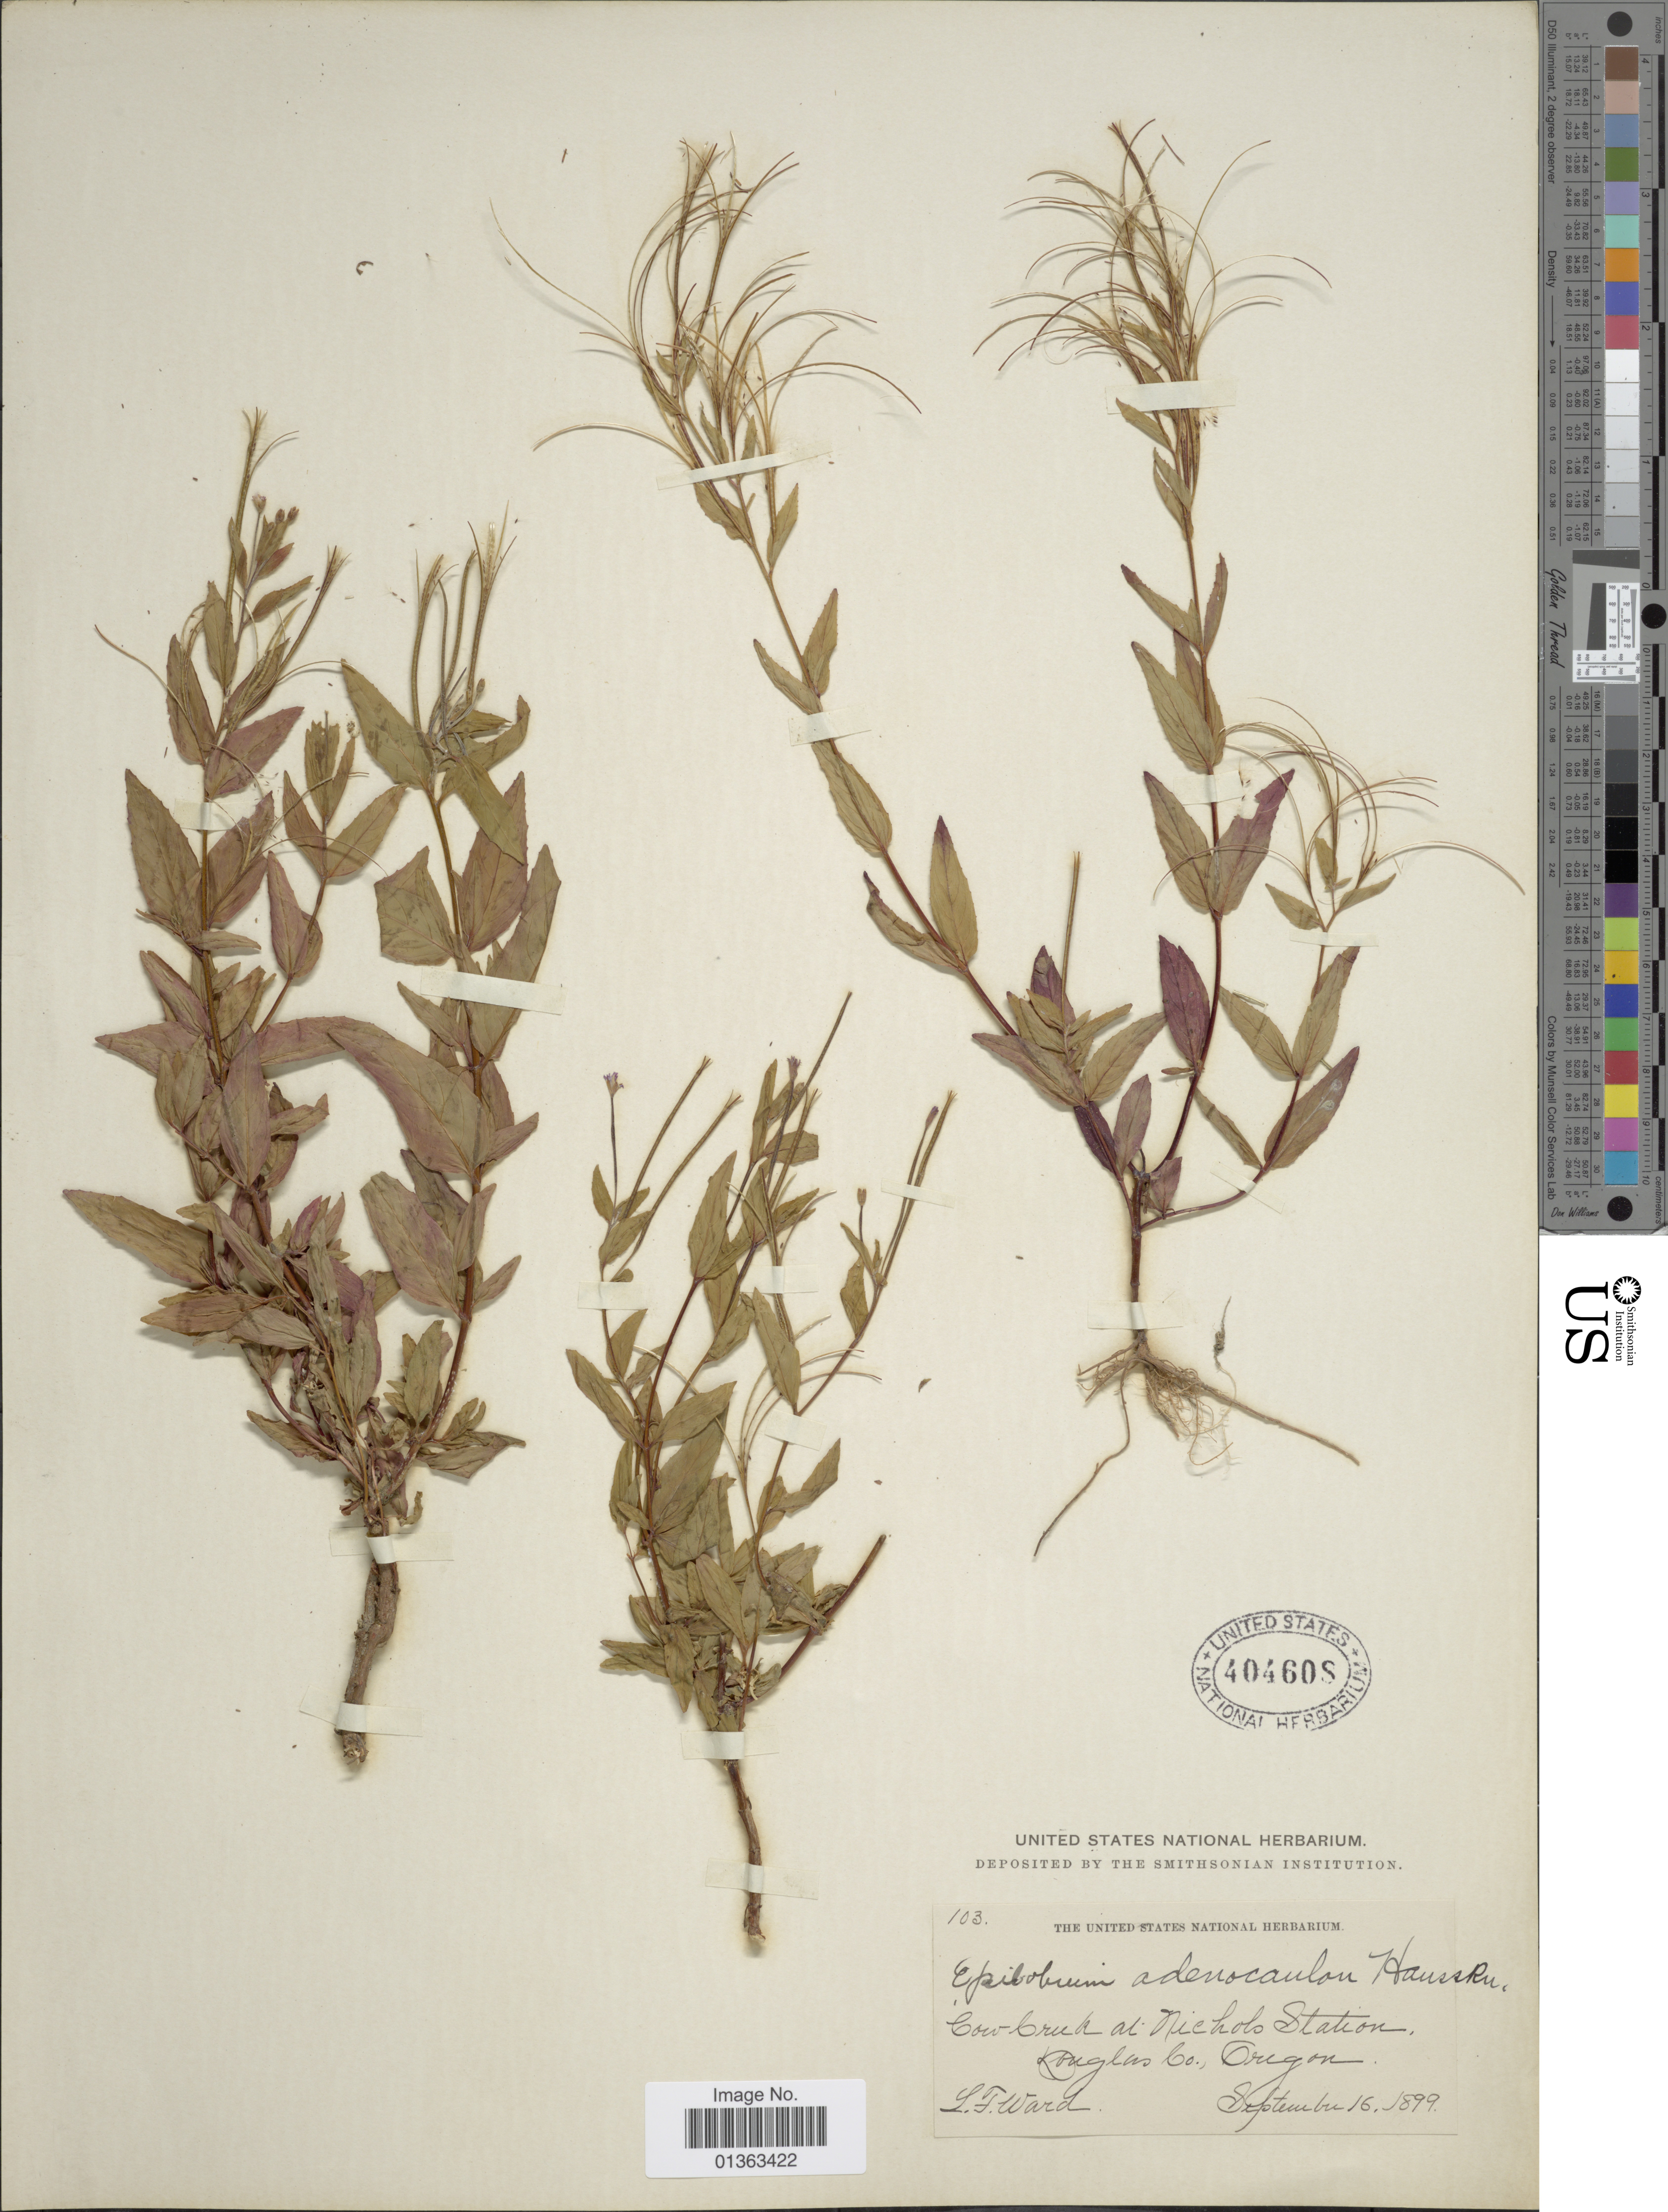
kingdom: Plantae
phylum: Tracheophyta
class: Magnoliopsida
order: Myrtales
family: Onagraceae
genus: Epilobium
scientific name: Epilobium ciliatum subsp. ciliatum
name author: Raf.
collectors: L. Ward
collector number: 103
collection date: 1899-09-16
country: United States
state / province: Oregon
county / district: Douglas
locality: Cow Creek at Nichols Station, Douglas Co.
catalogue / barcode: US 404608